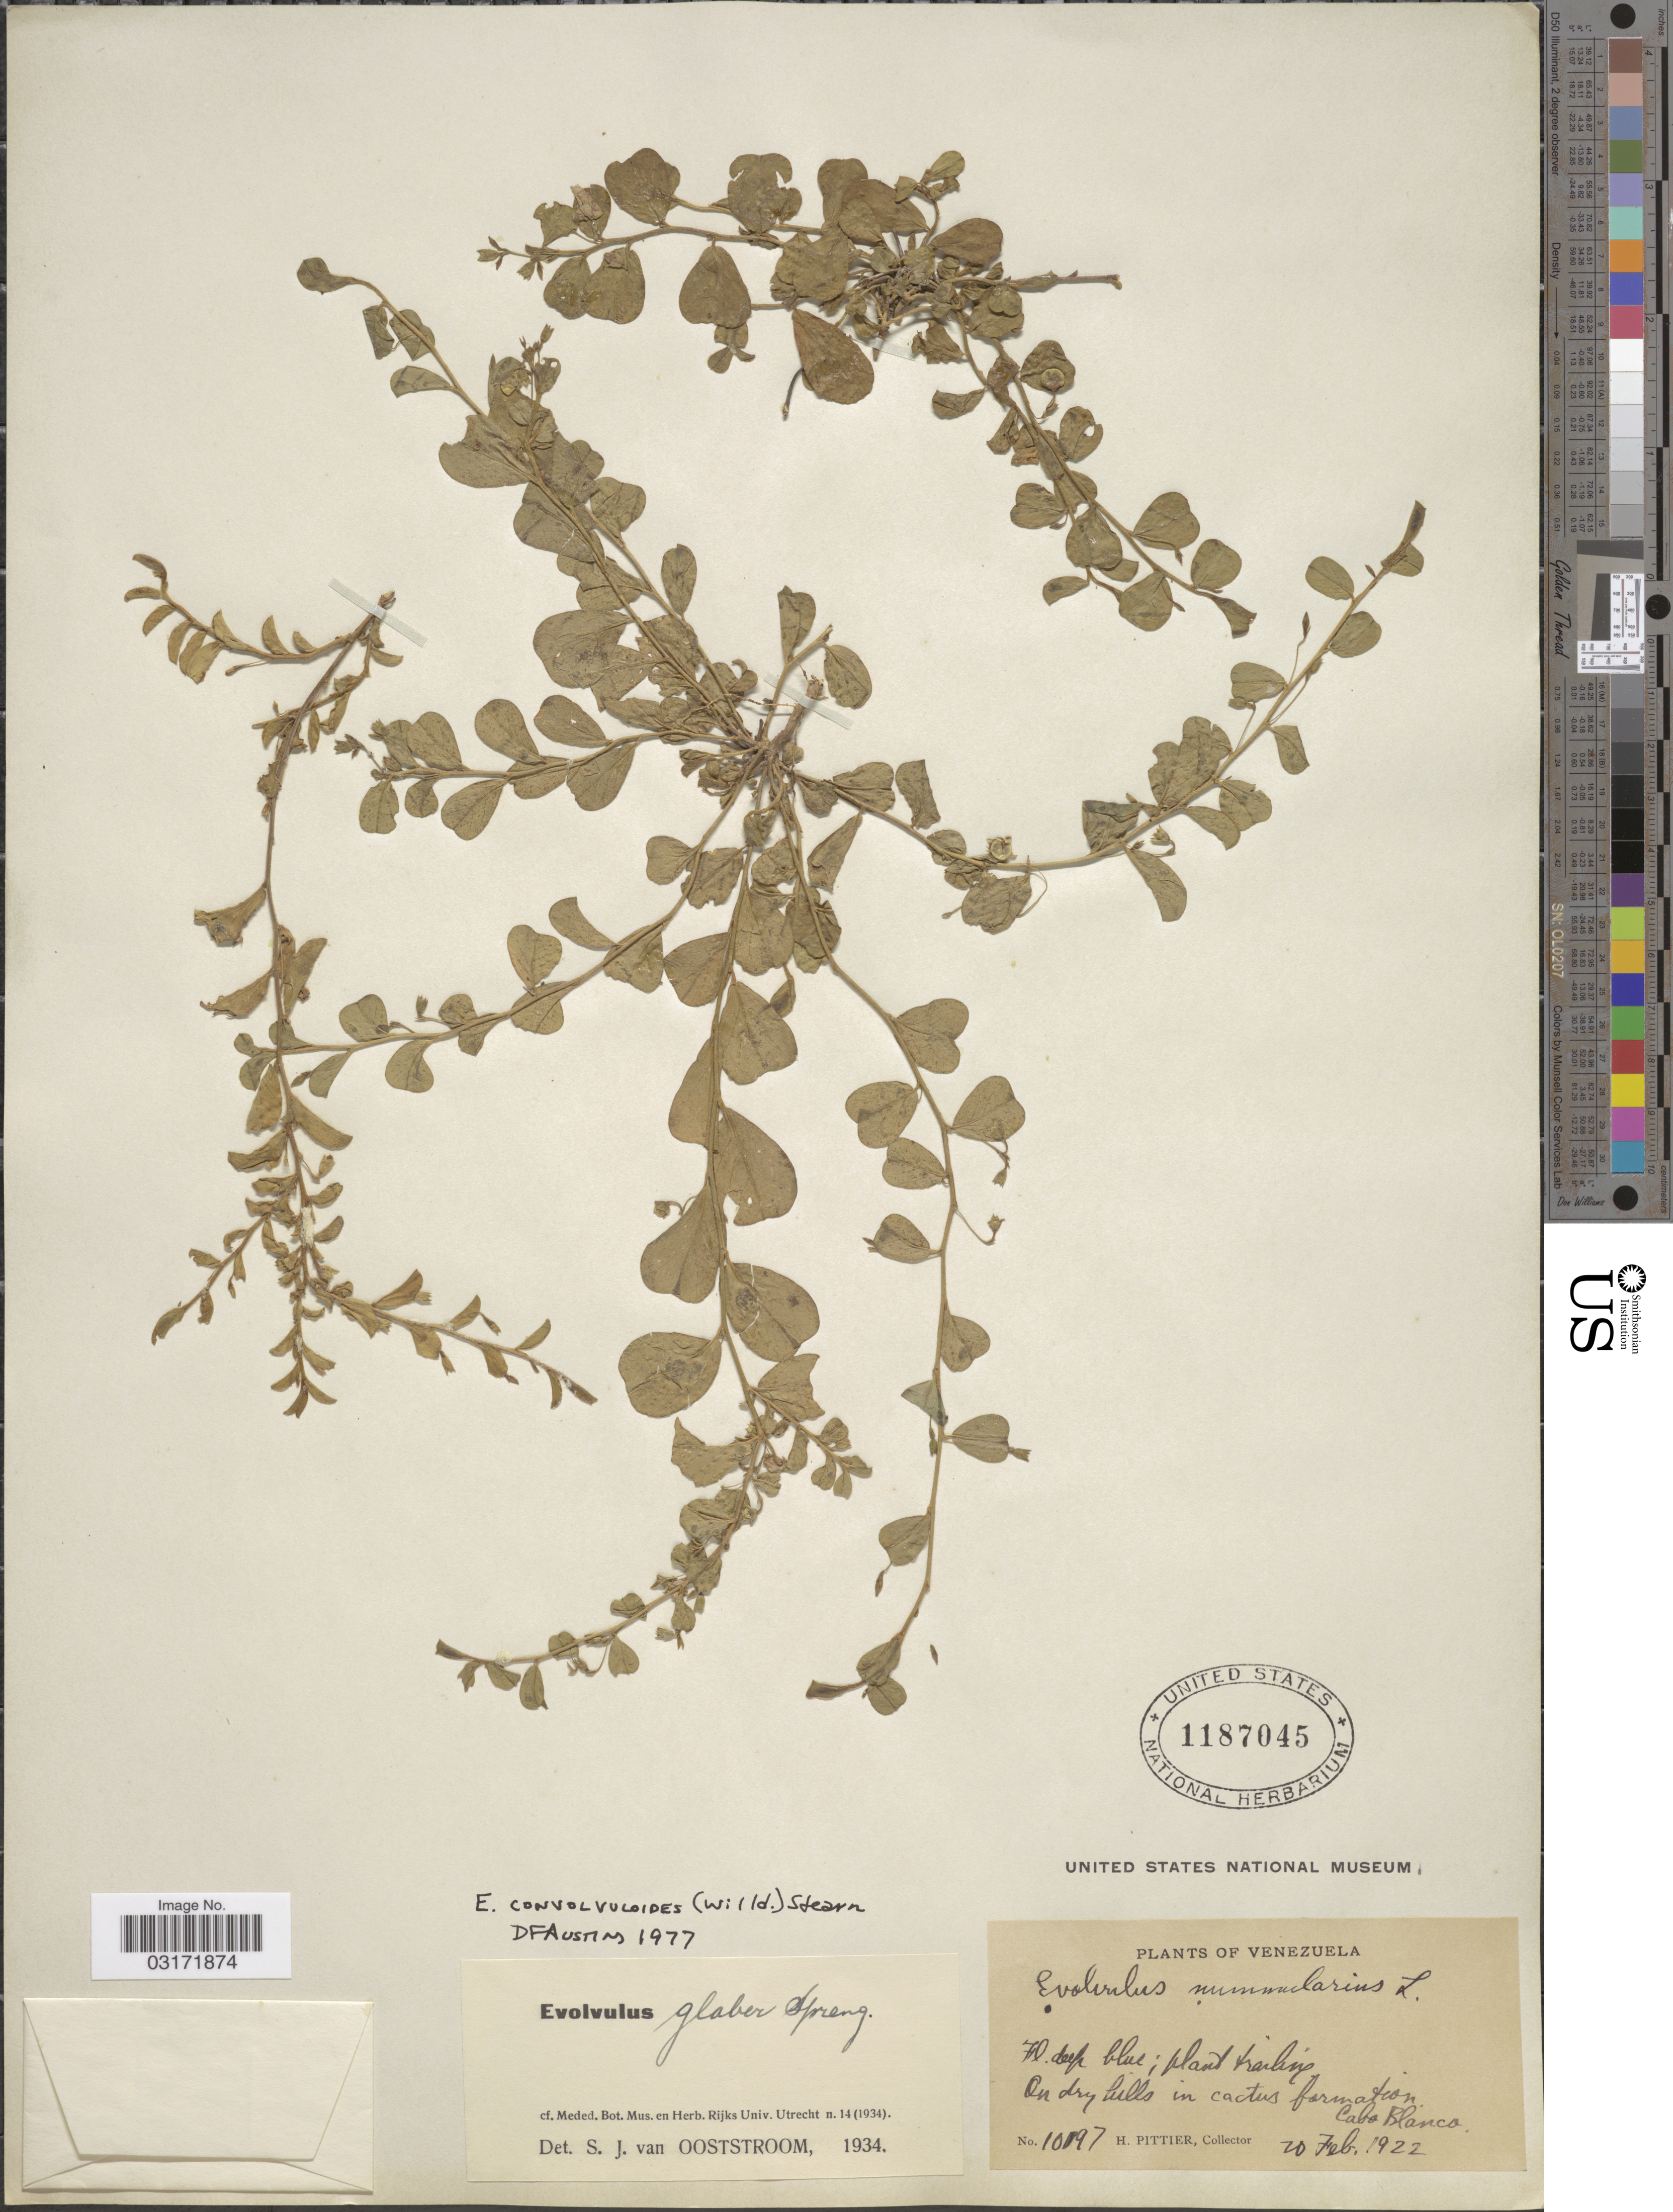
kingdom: Plantae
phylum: Tracheophyta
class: Magnoliopsida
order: Solanales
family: Convolvulaceae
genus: Evolvulus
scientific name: Evolvulus convolvuloides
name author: (Willd. ex Schult.) Stearn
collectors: H. F. Pittier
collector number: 10197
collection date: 1922-02-20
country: Venezuela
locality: On dry hills in cactus formation. Cabo Blanco.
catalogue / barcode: US 1187045